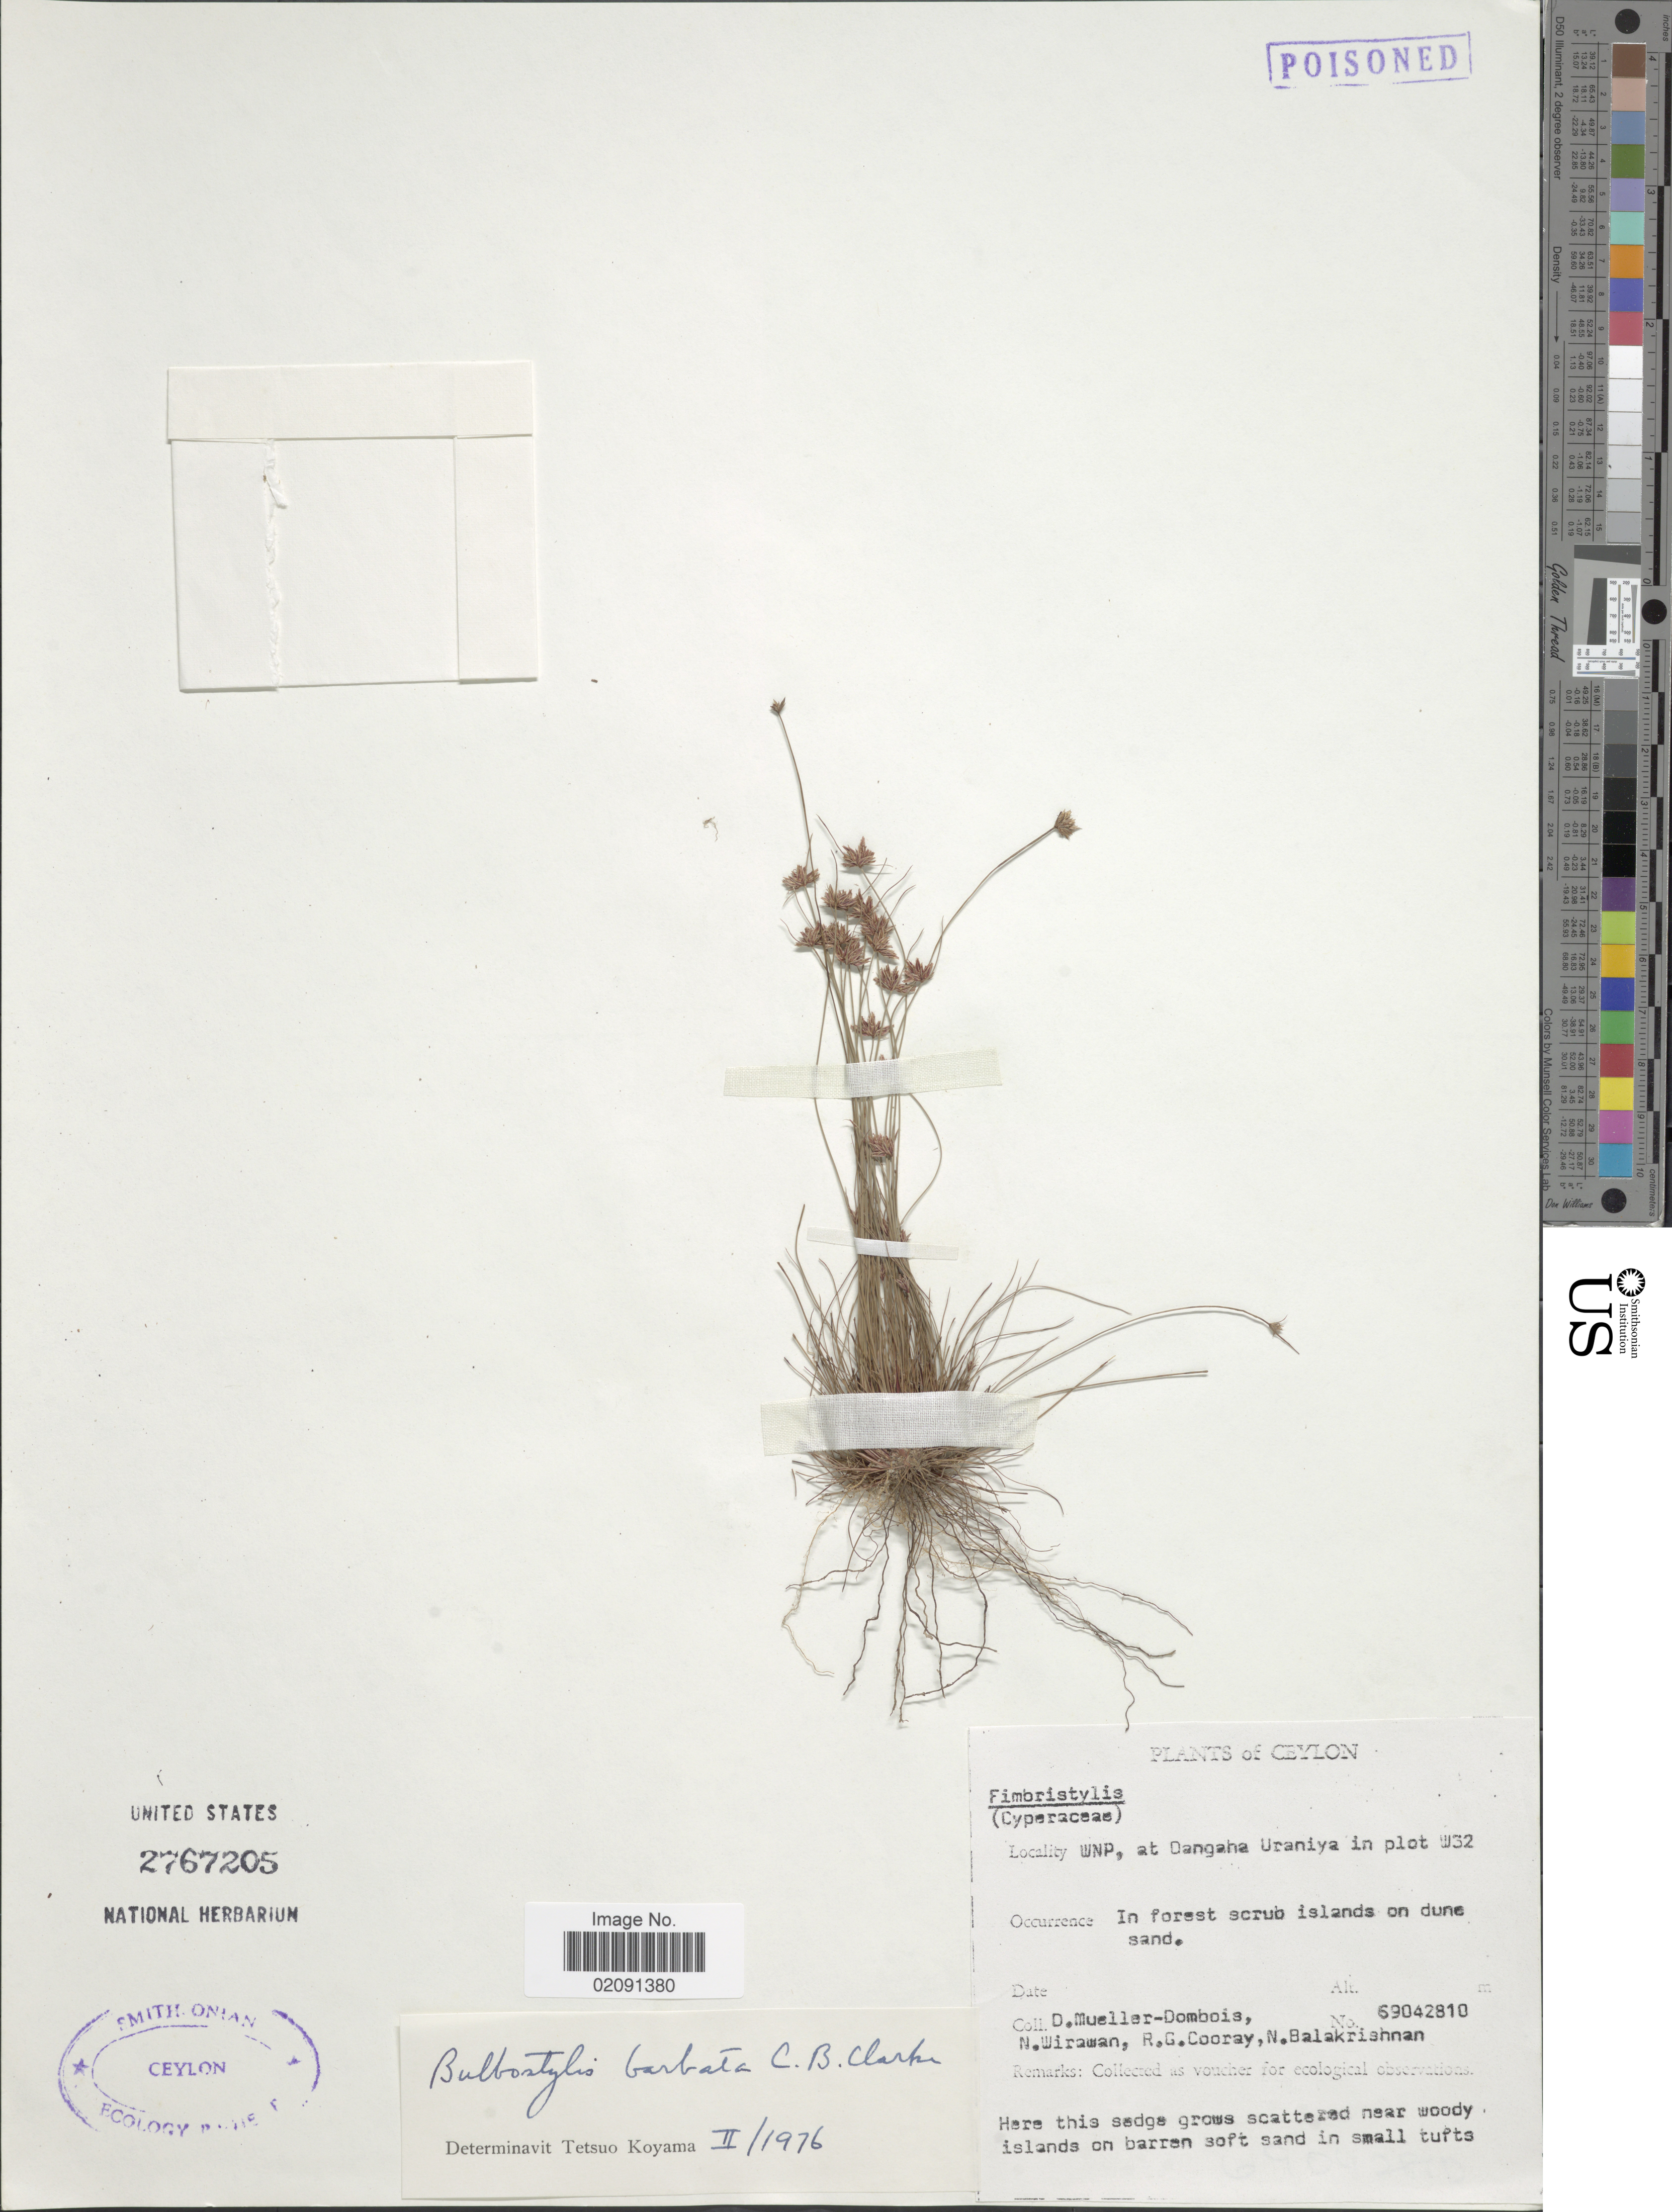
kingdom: Plantae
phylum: Tracheophyta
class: Liliopsida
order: Poales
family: Cyperaceae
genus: Bulbostylis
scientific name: Bulbostylis barbata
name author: (Rottb.) C.B. Clarke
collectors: D. Mueller-Dombois, N. Wirawan, R. Cooray & N. Balakrishnan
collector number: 69042810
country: Sri Lanka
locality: Ceylon, WNP, Dangaha Uraniya in plot W32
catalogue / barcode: US 2767205